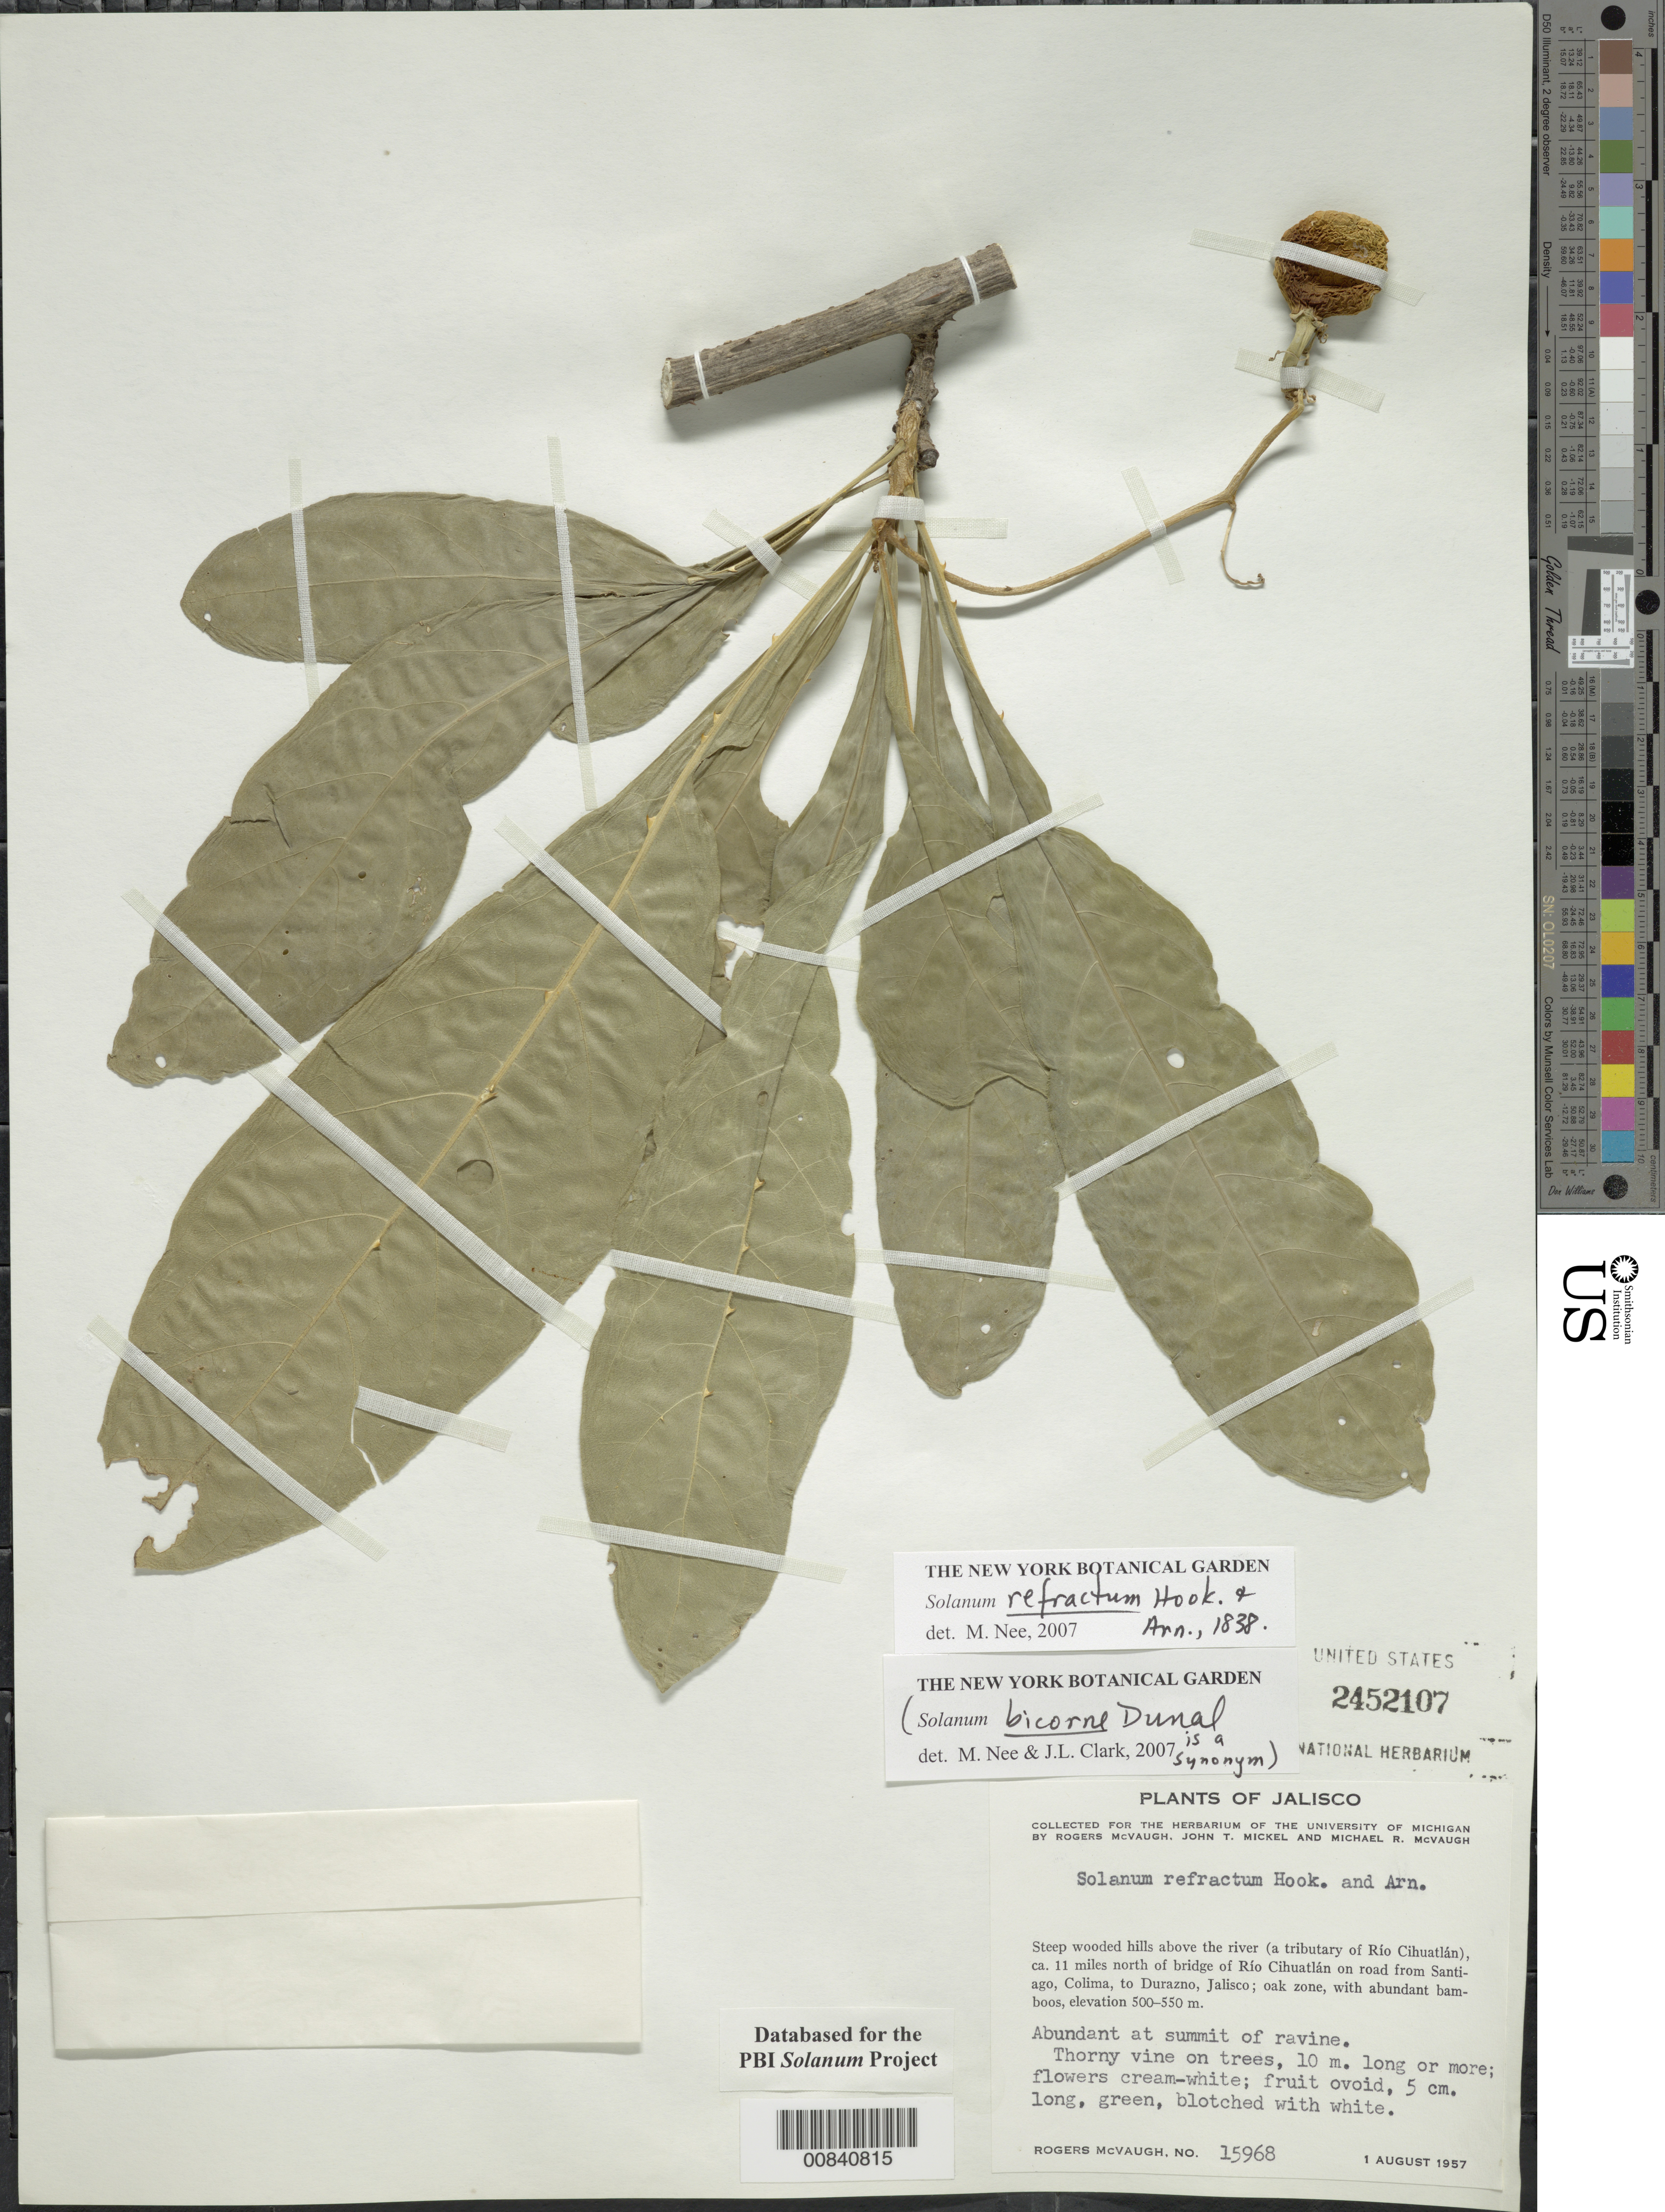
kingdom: Plantae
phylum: Tracheophyta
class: Magnoliopsida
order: Solanales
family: Solanaceae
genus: Solanum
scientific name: Solanum bicorne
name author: Dunal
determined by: Clark, J. L., (SEL), The Marie Selby Botanical Garden (UNITED STATES)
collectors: R. McVaugh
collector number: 15968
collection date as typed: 1 Sep 1957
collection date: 1957-09-01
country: Mexico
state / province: Jalisco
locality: Above the river (a tributary of Río Cihuatlán), ca. 11 miles north of bridge of Río Cihuatlán on road from Santiago, Colima, to Durazno, Jalisco.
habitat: Steep wooded hills. Oak zone, with abundant bamboos.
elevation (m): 500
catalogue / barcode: US 2452107